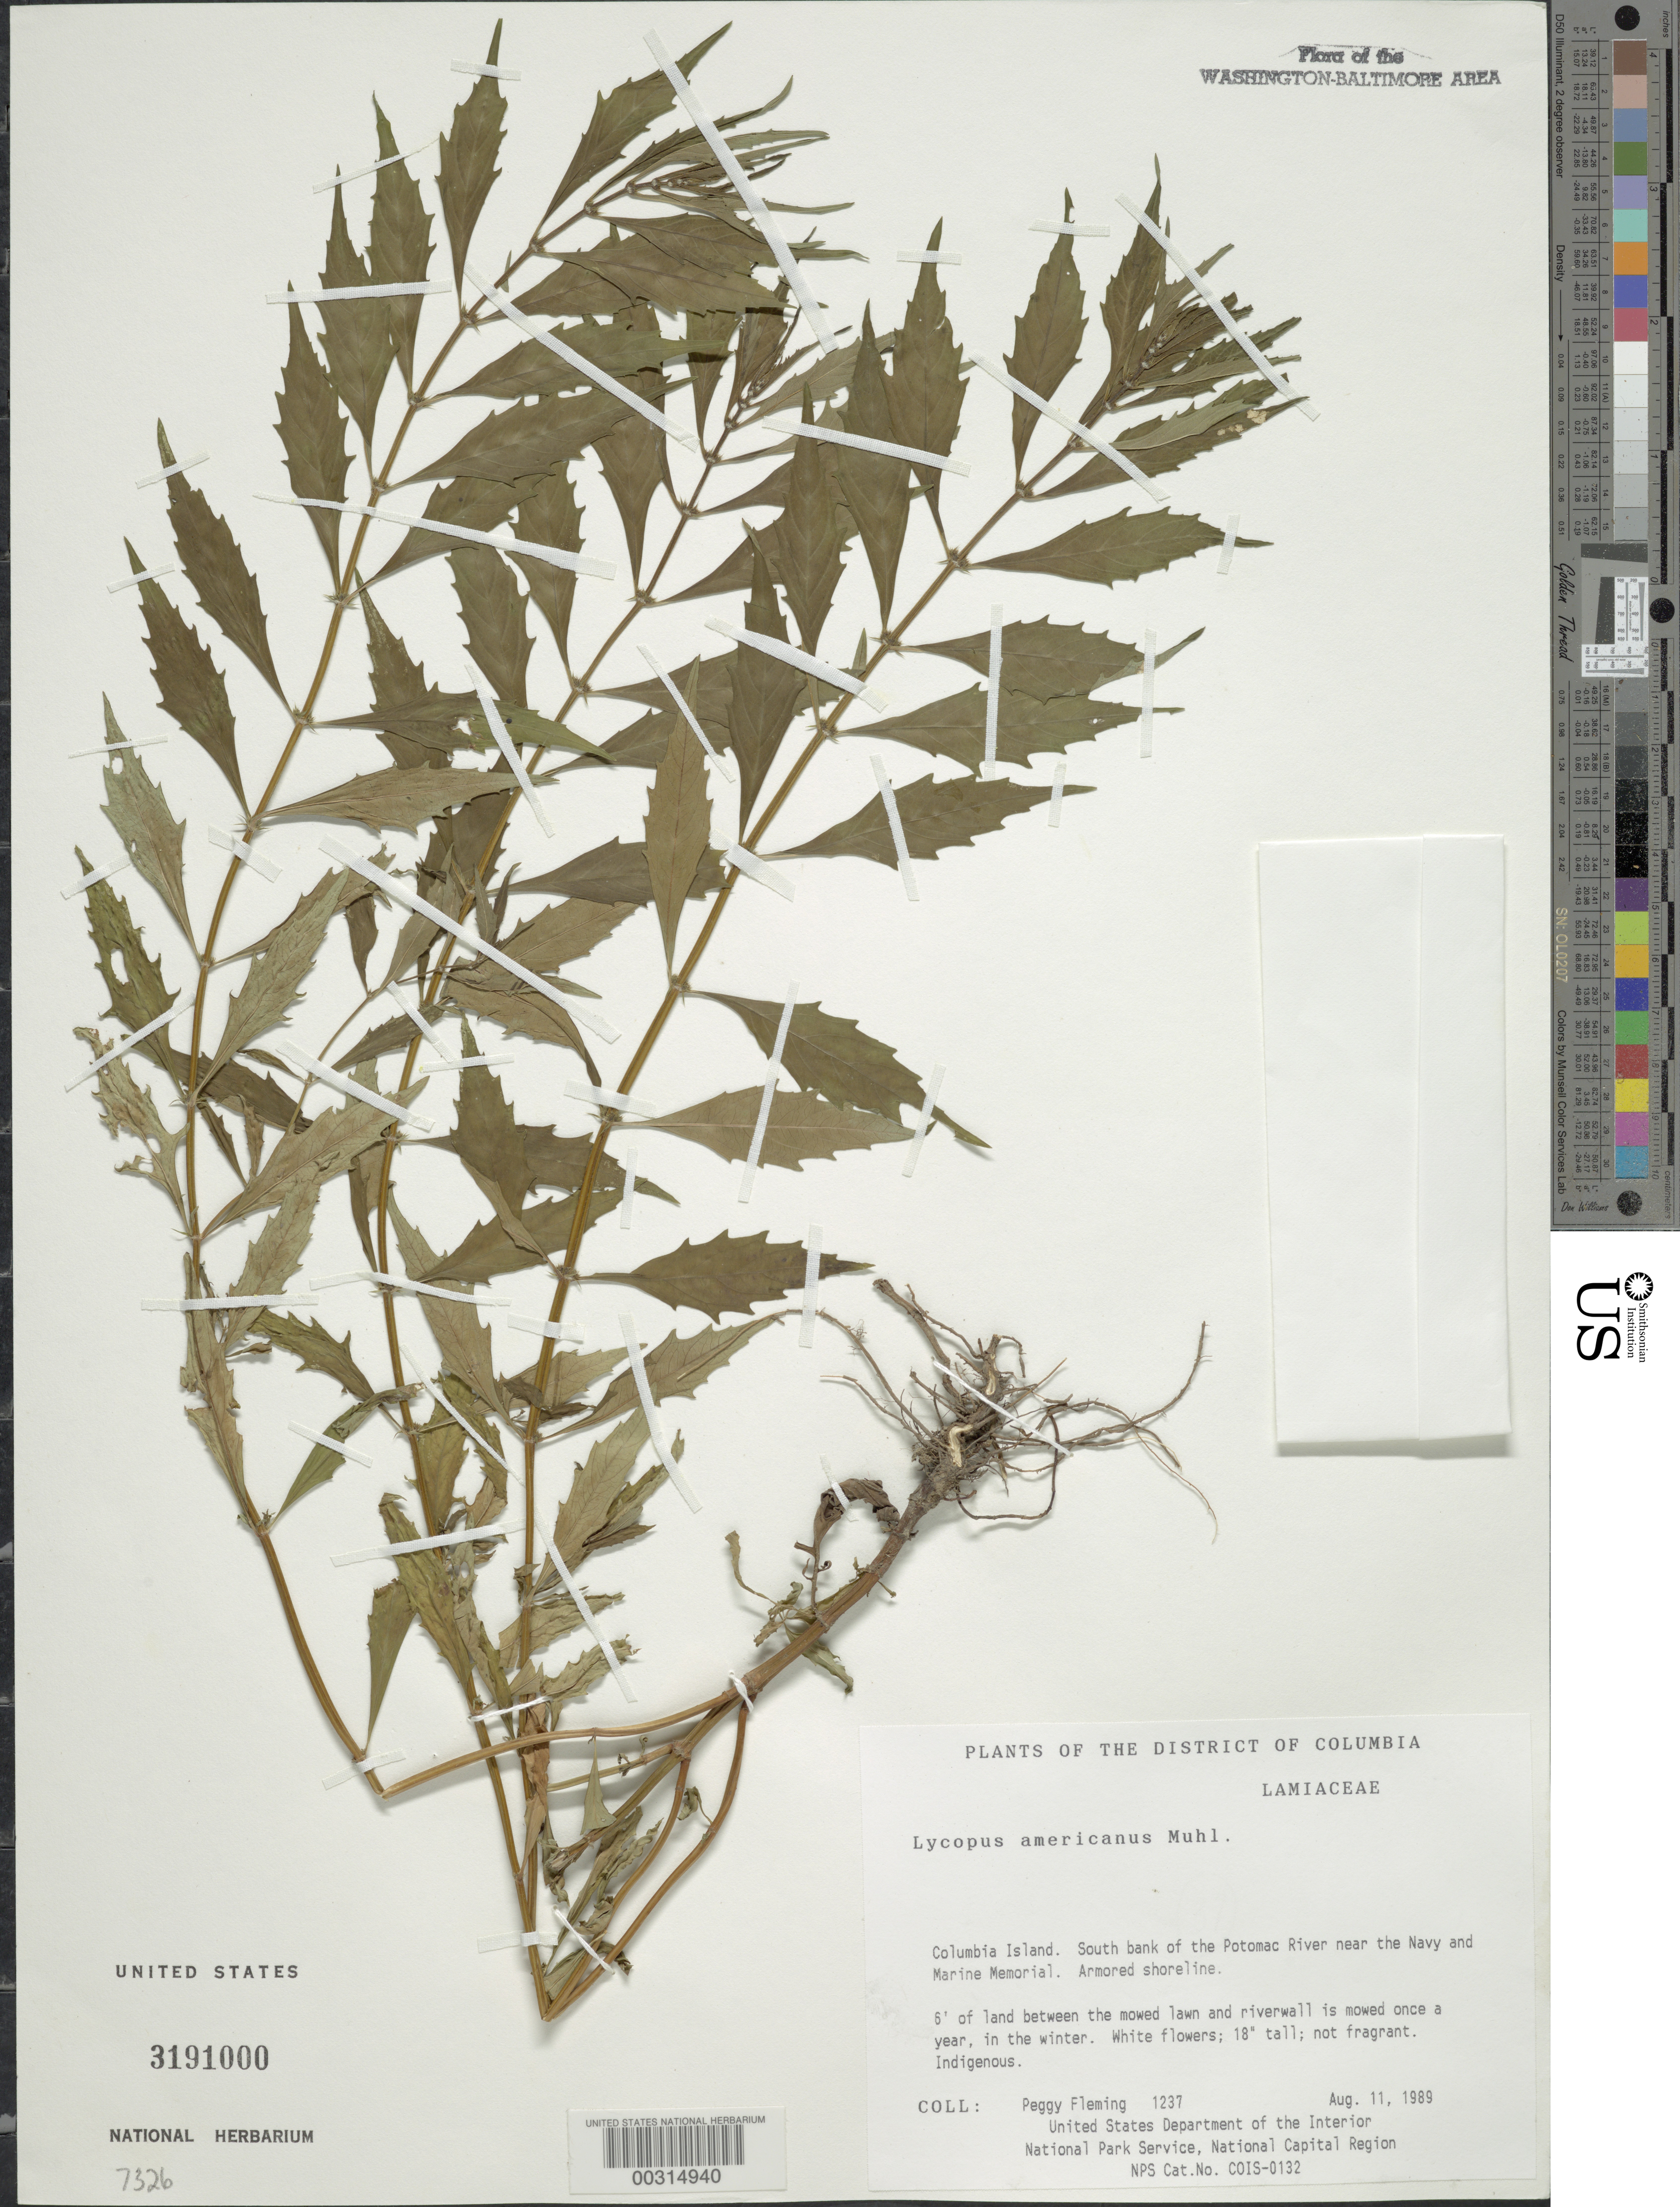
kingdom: Plantae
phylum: Tracheophyta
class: Magnoliopsida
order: Lamiales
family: Lamiaceae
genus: Lycopus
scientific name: Lycopus americanus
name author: Muhl. ex W.P.C. Barton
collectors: P. Fleming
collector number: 1237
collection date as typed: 11 Aug 1989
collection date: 1989-08-11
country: United States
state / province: District of Columbia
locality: Columbia Island, S bank of Potomac River near the Navy and Marine Memorial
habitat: Armored shoreline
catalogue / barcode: US 3191000